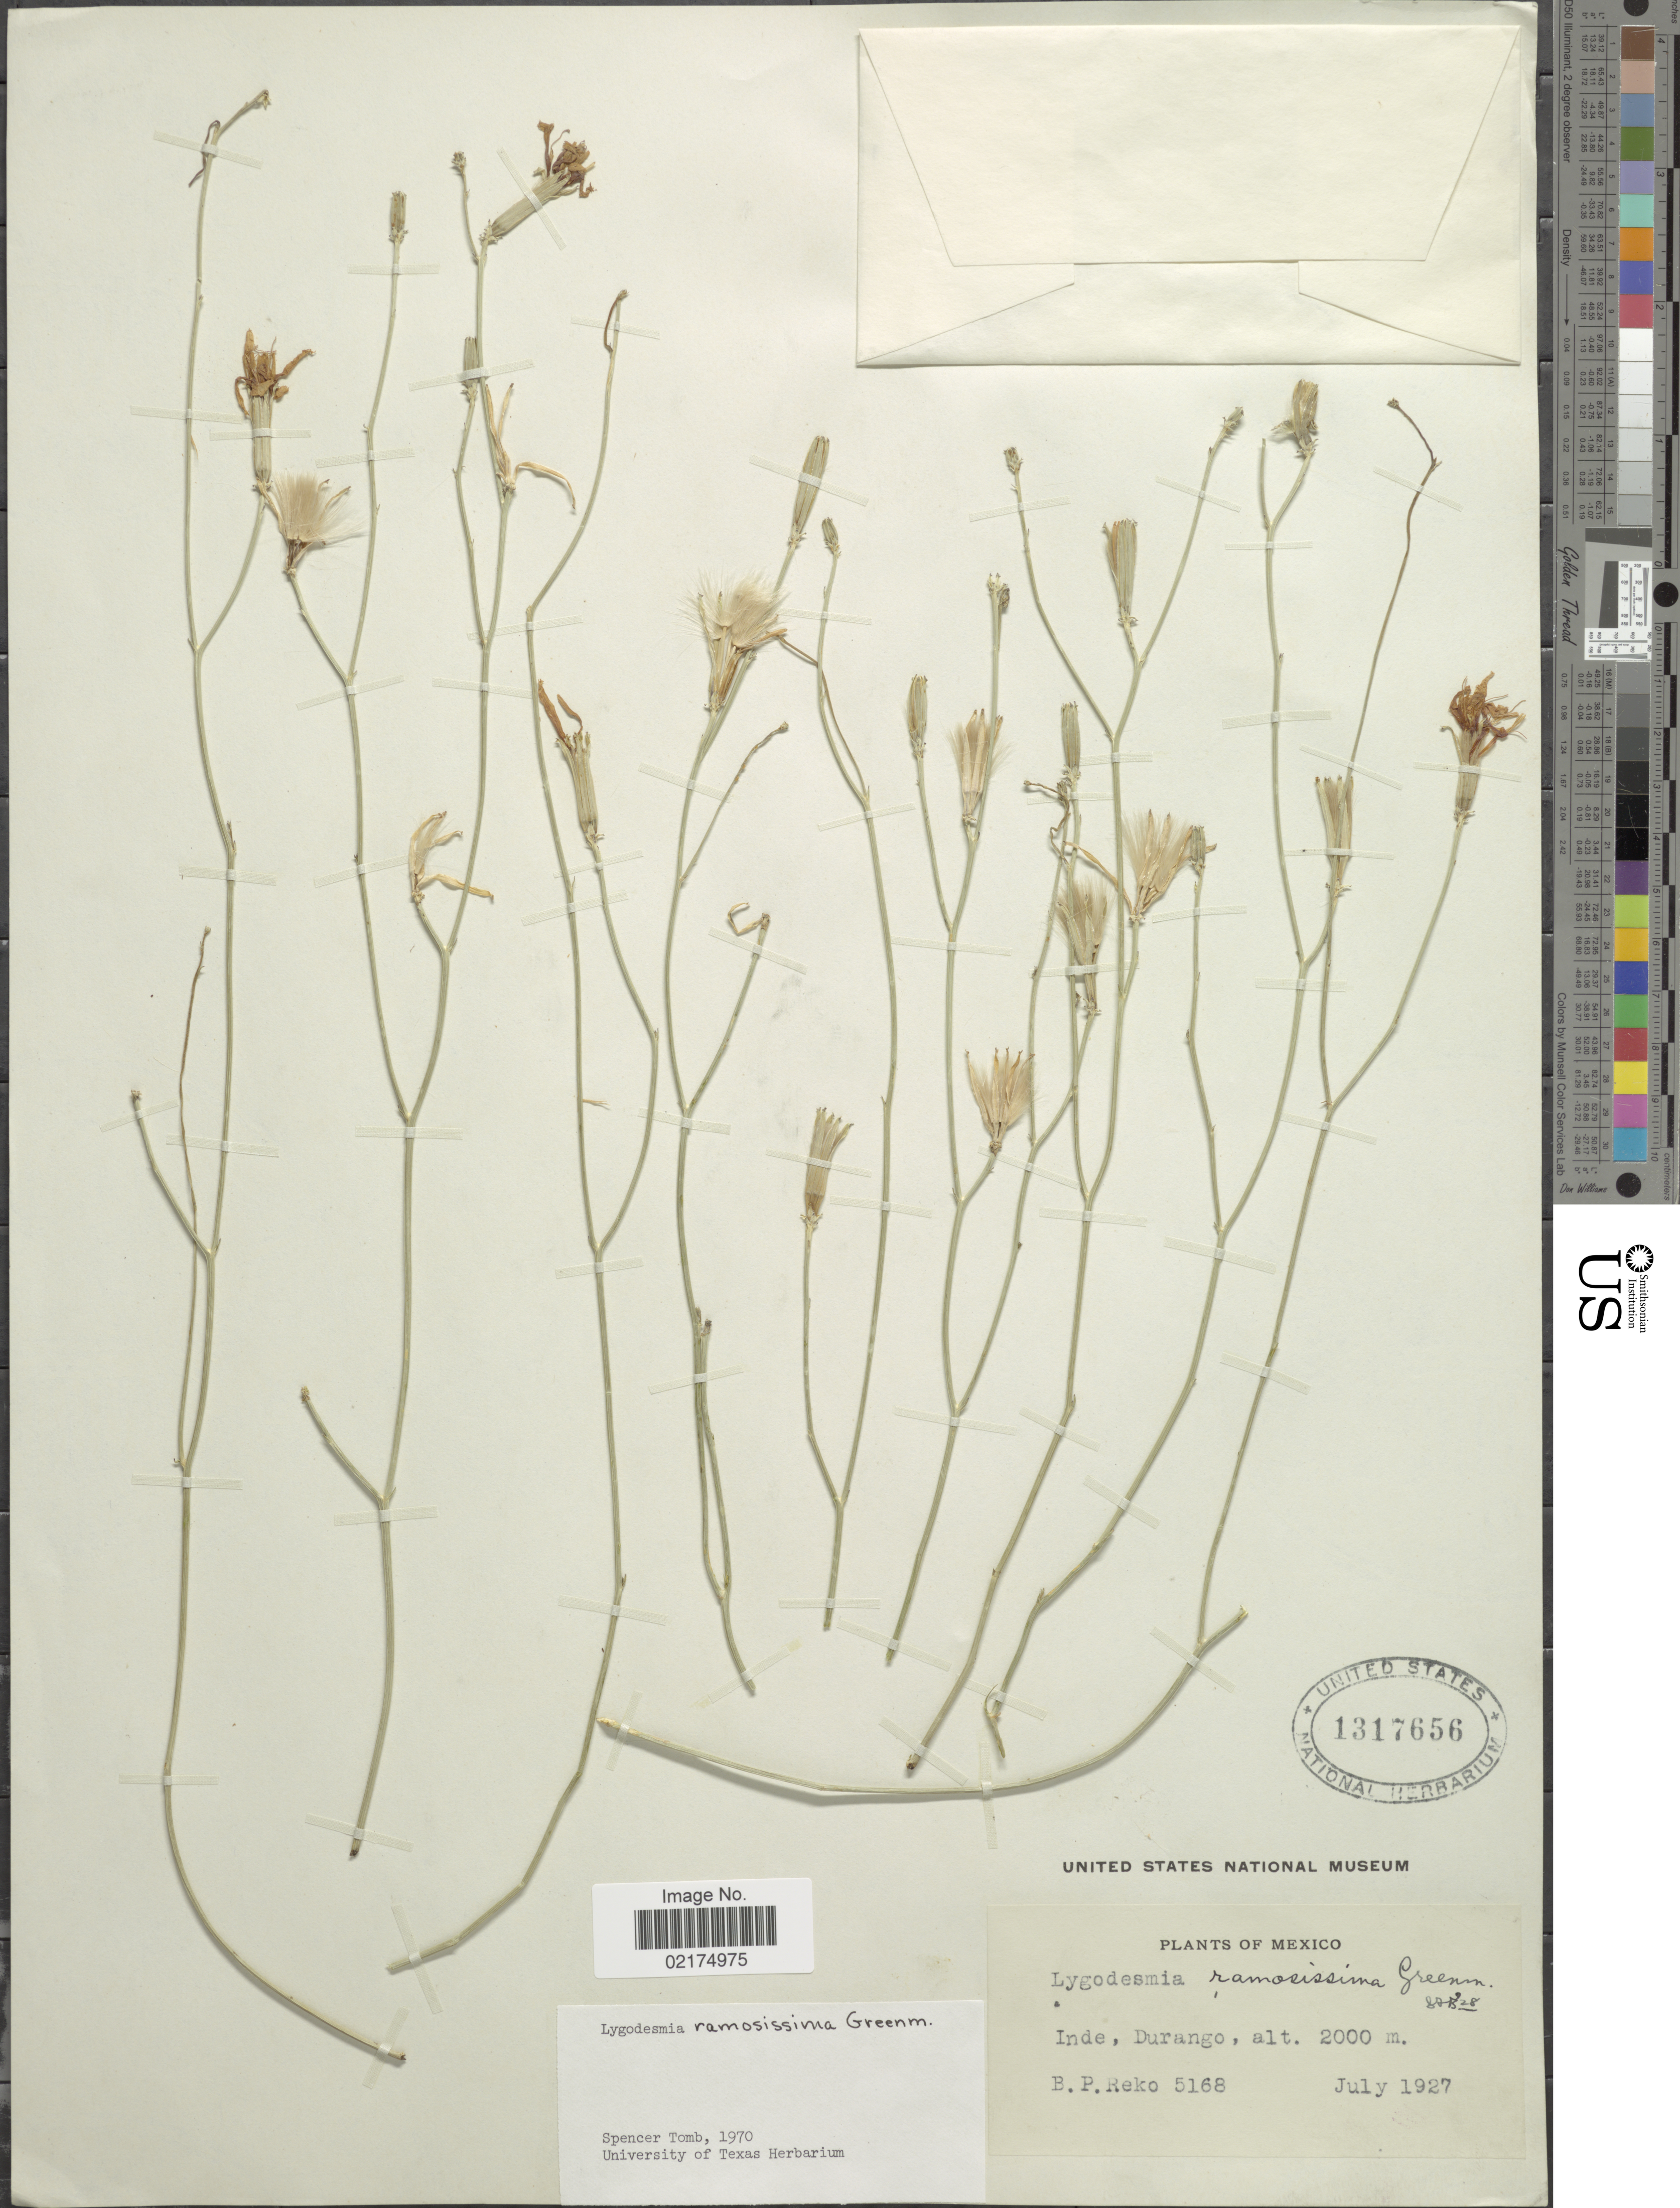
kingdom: Plantae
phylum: Tracheophyta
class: Magnoliopsida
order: Asterales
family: Asteraceae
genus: Lygodesmia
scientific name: Lygodesmia ramosissima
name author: Greenm.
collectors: B. P. Reko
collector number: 5168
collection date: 1927-07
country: Mexico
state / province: Durango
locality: Inde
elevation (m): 2000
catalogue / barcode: US 1317656